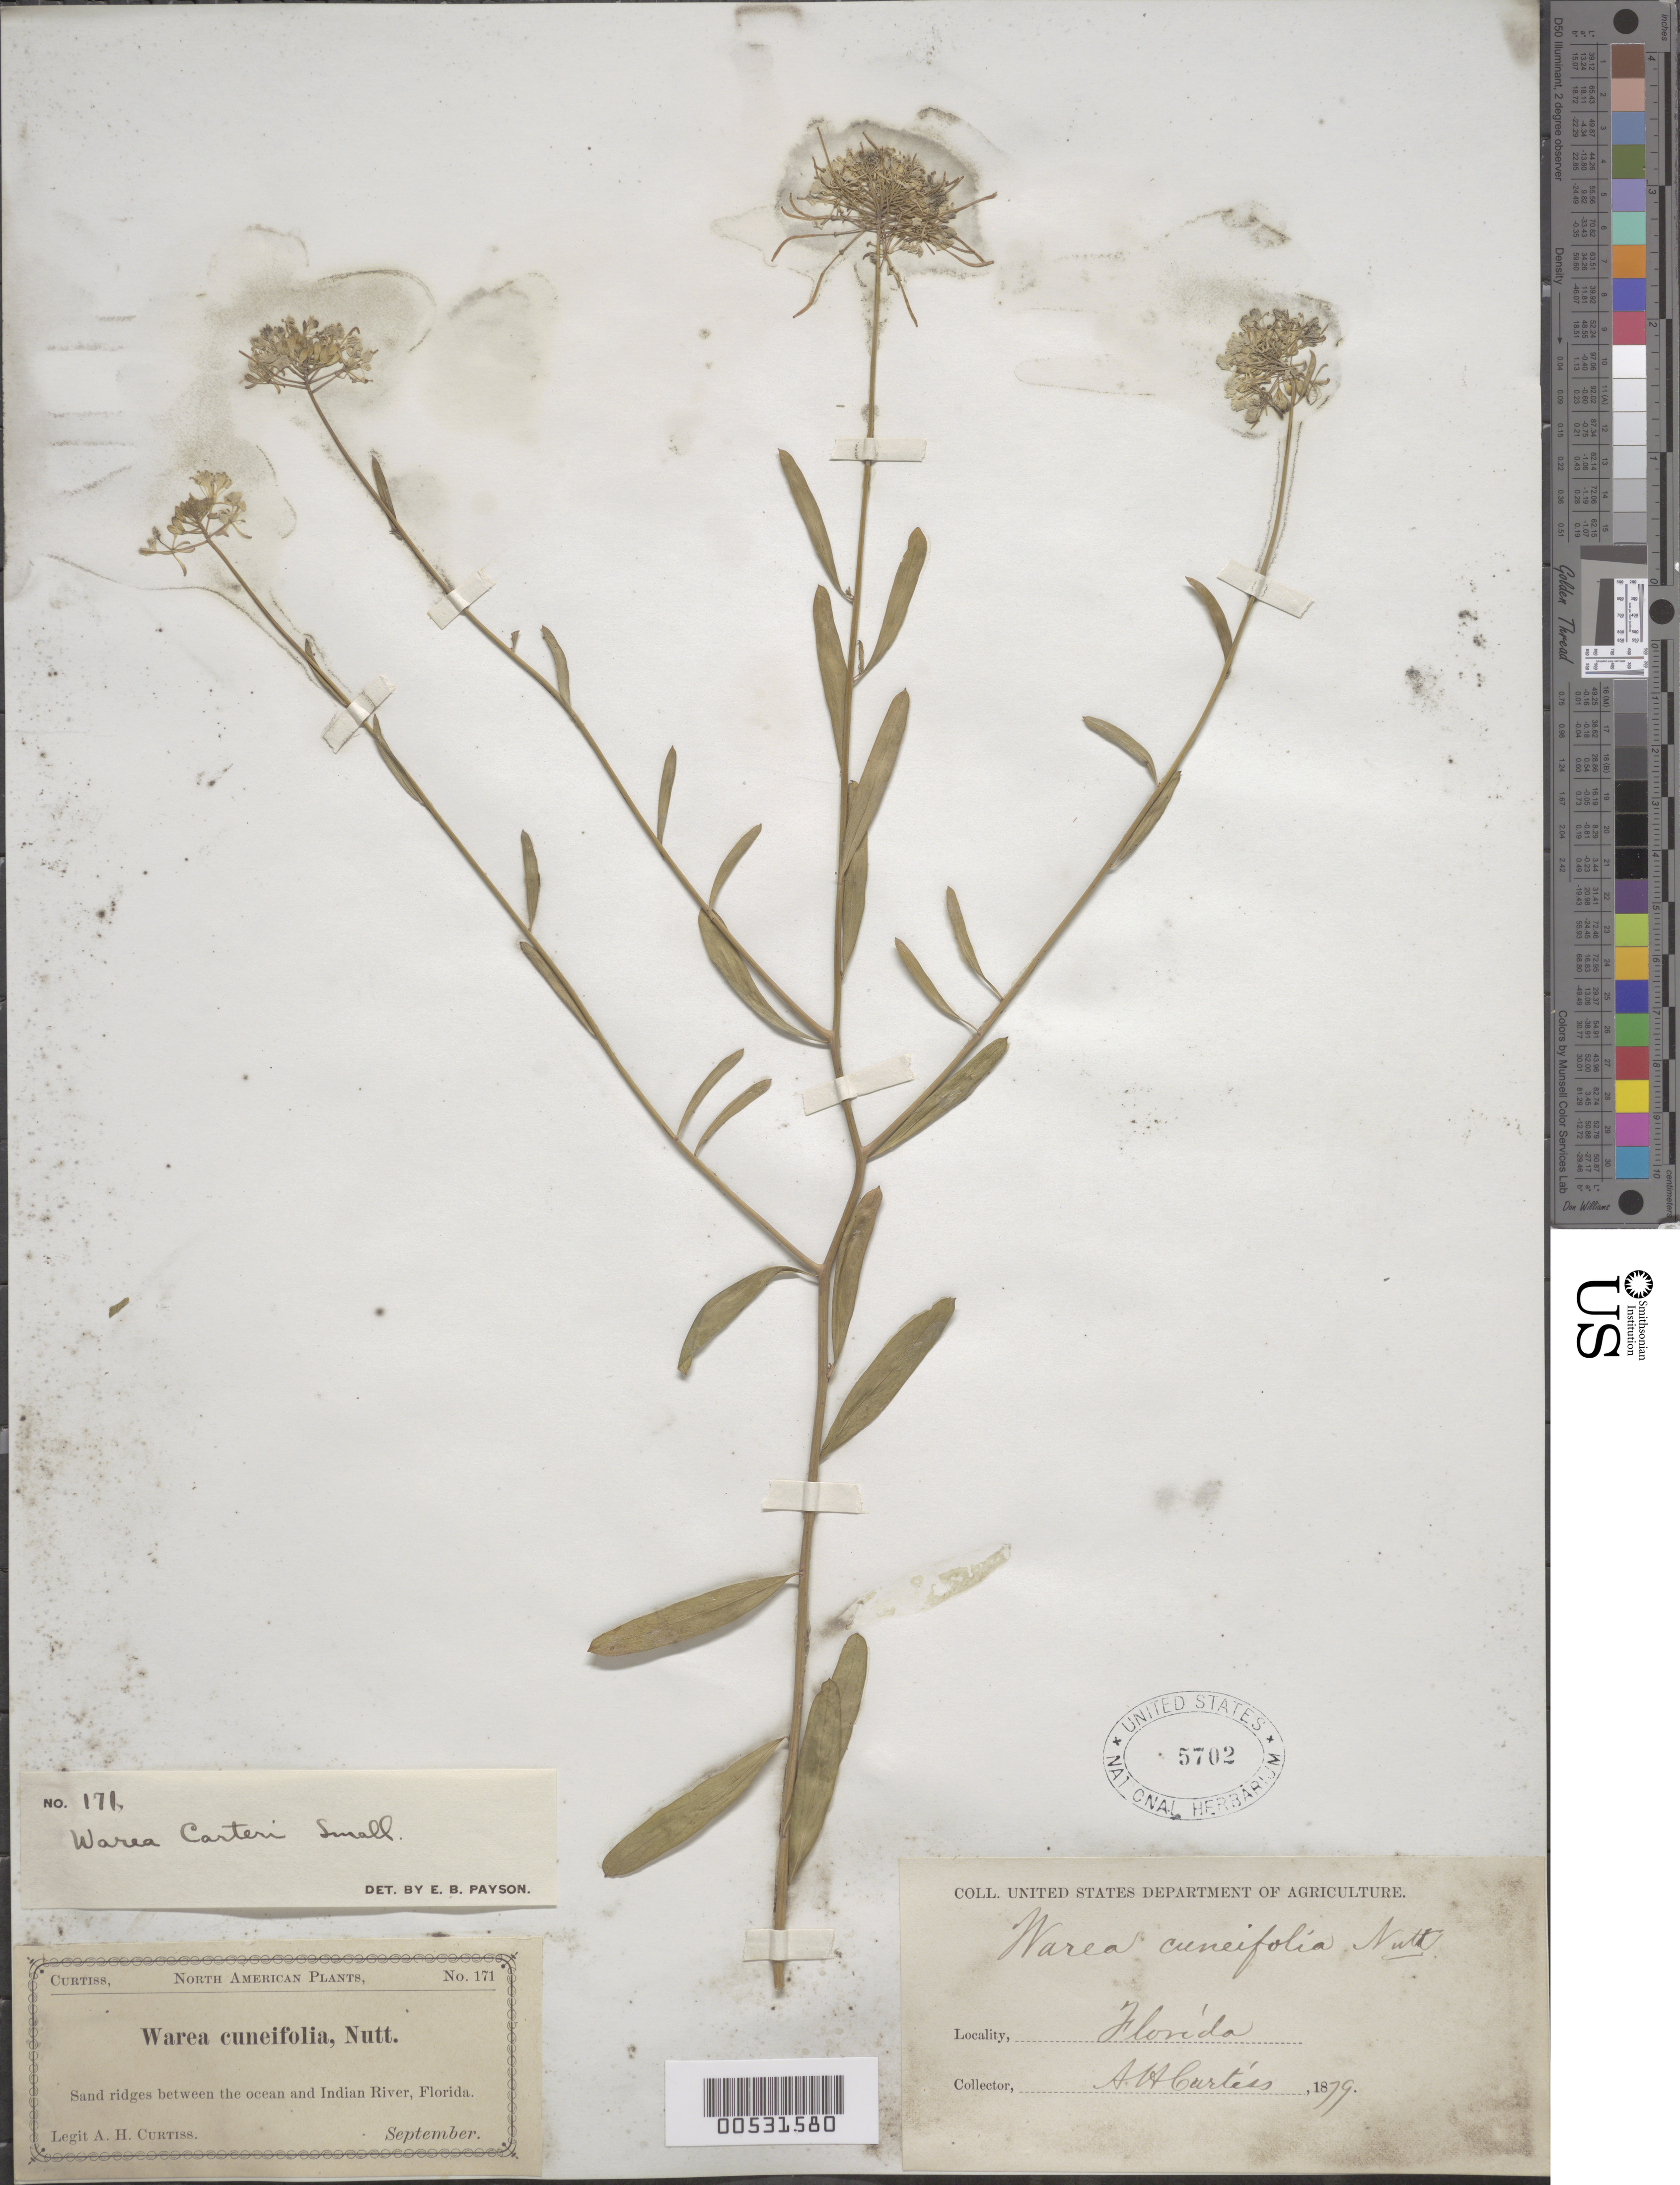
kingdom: Plantae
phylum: Tracheophyta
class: Magnoliopsida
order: Brassicales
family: Brassicaceae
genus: Warea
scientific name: Warea carteri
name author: Small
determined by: Payson, E. B.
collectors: A. H. Curtiss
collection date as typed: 1879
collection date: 1879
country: United States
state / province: Florida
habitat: Sand ridges.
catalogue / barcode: US 5702